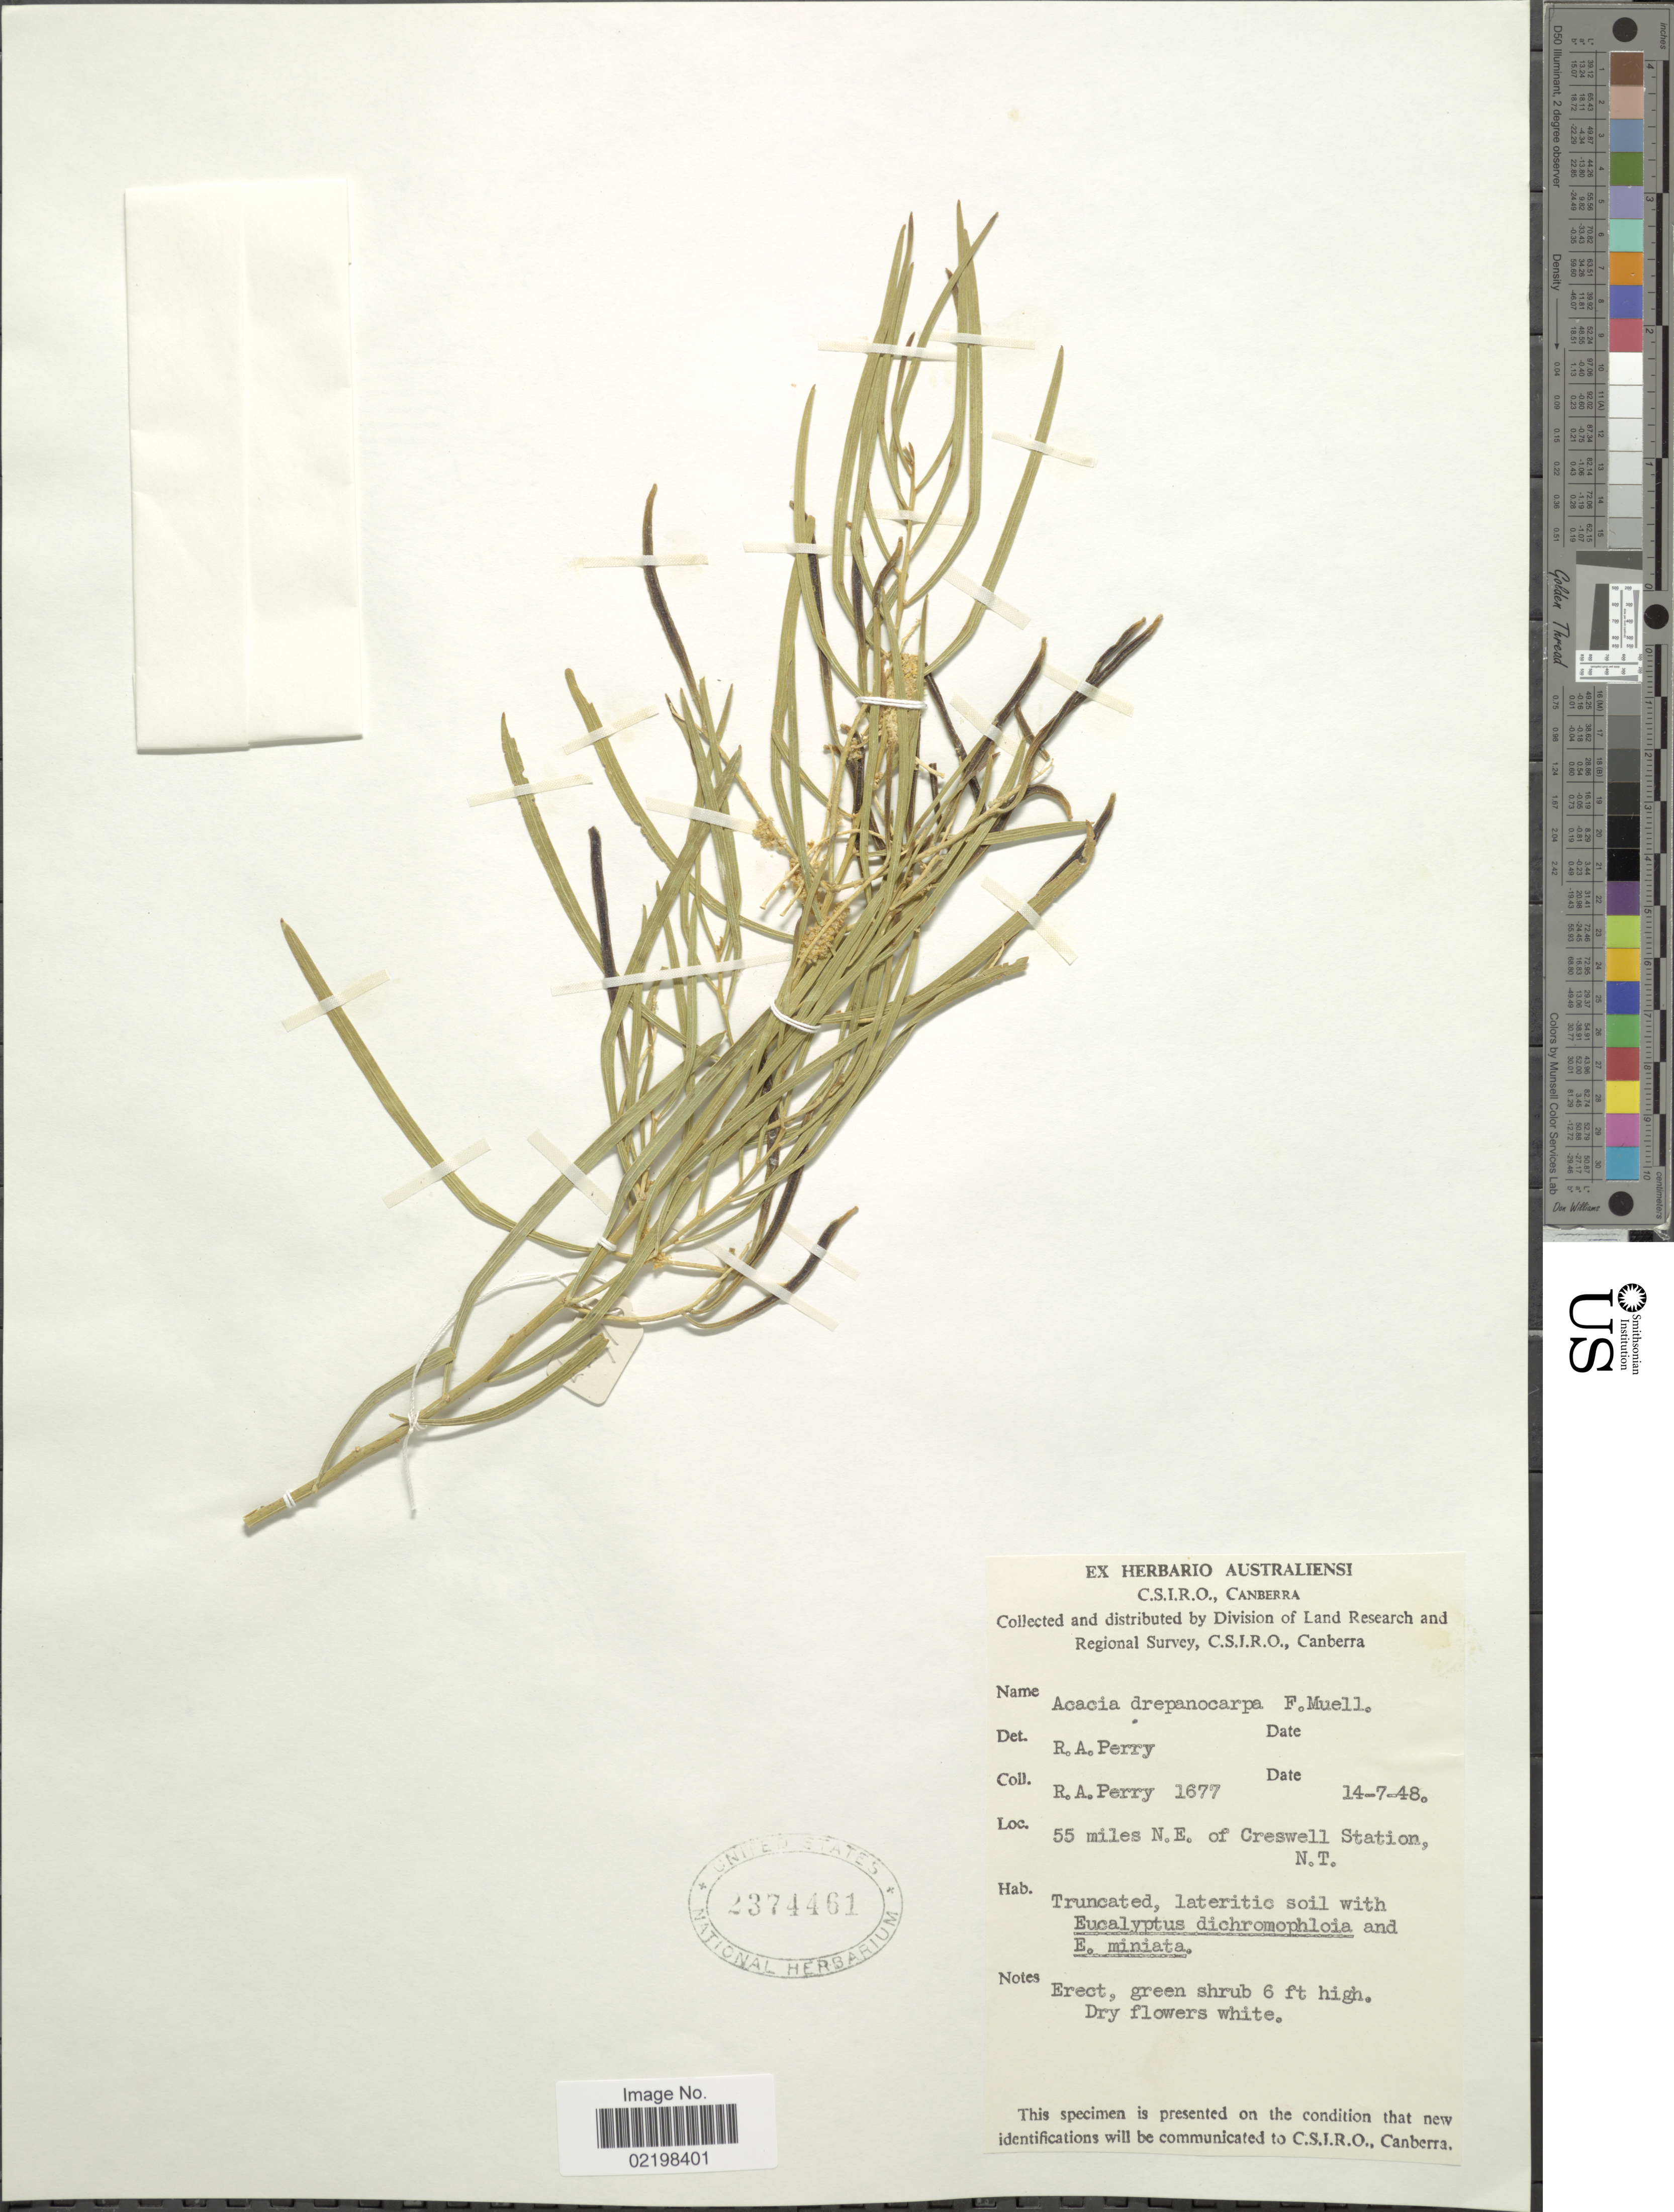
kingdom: Plantae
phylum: Tracheophyta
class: Magnoliopsida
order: Fabales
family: Fabaceae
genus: Acacia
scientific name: Acacia drepanocarpa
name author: F. Muell.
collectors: Perry, R. A.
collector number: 1677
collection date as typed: Transcribed d/m/y: 14/7/48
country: Australia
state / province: Northern Territory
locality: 55 miles N.E. of Creswell Station, N.T.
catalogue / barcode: US 2374461